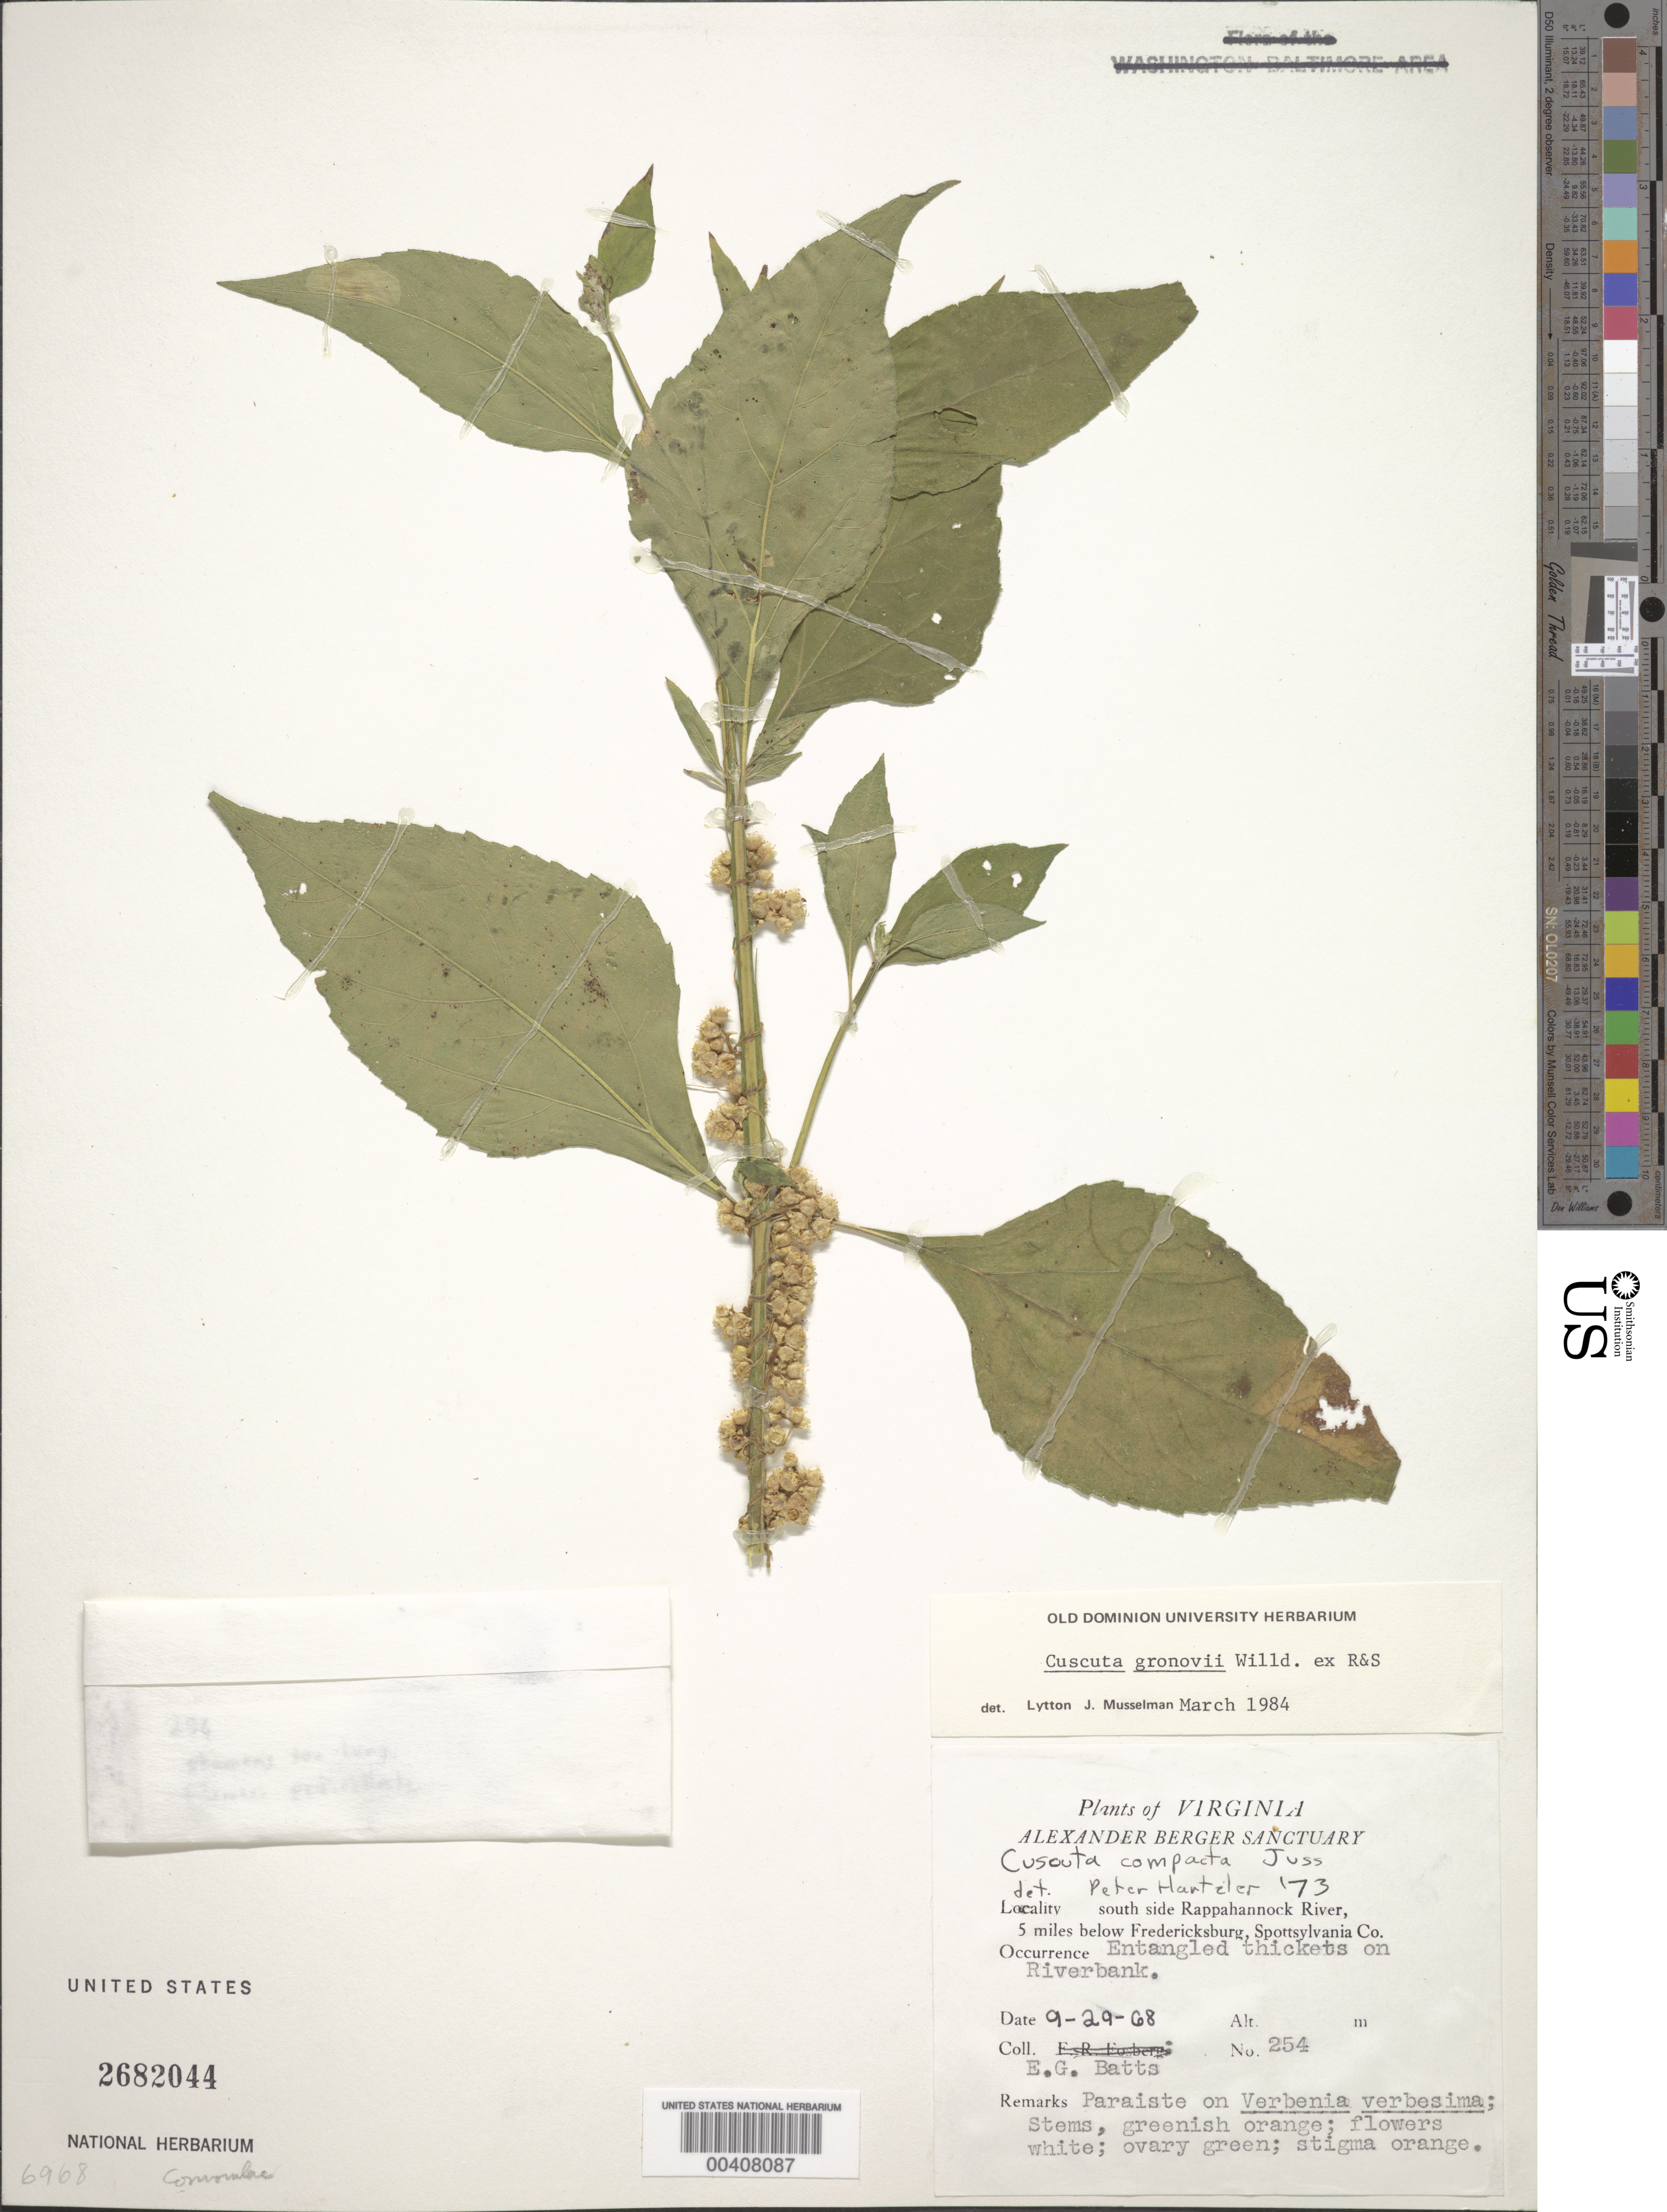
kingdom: Plantae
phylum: Tracheophyta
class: Magnoliopsida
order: Solanales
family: Convolvulaceae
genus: Cuscuta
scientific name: Cuscuta gronovii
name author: Willd. ex Schult.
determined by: Musselman, Lytton J.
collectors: E. Batts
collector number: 254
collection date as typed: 29 Sep 1968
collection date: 1968-09-29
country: United States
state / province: Virginia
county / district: Spotsylvania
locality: S side Rappahannock River, 5 mi. below Fredericksburg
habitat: Entangled thickets on riverbank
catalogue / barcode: US 2682044